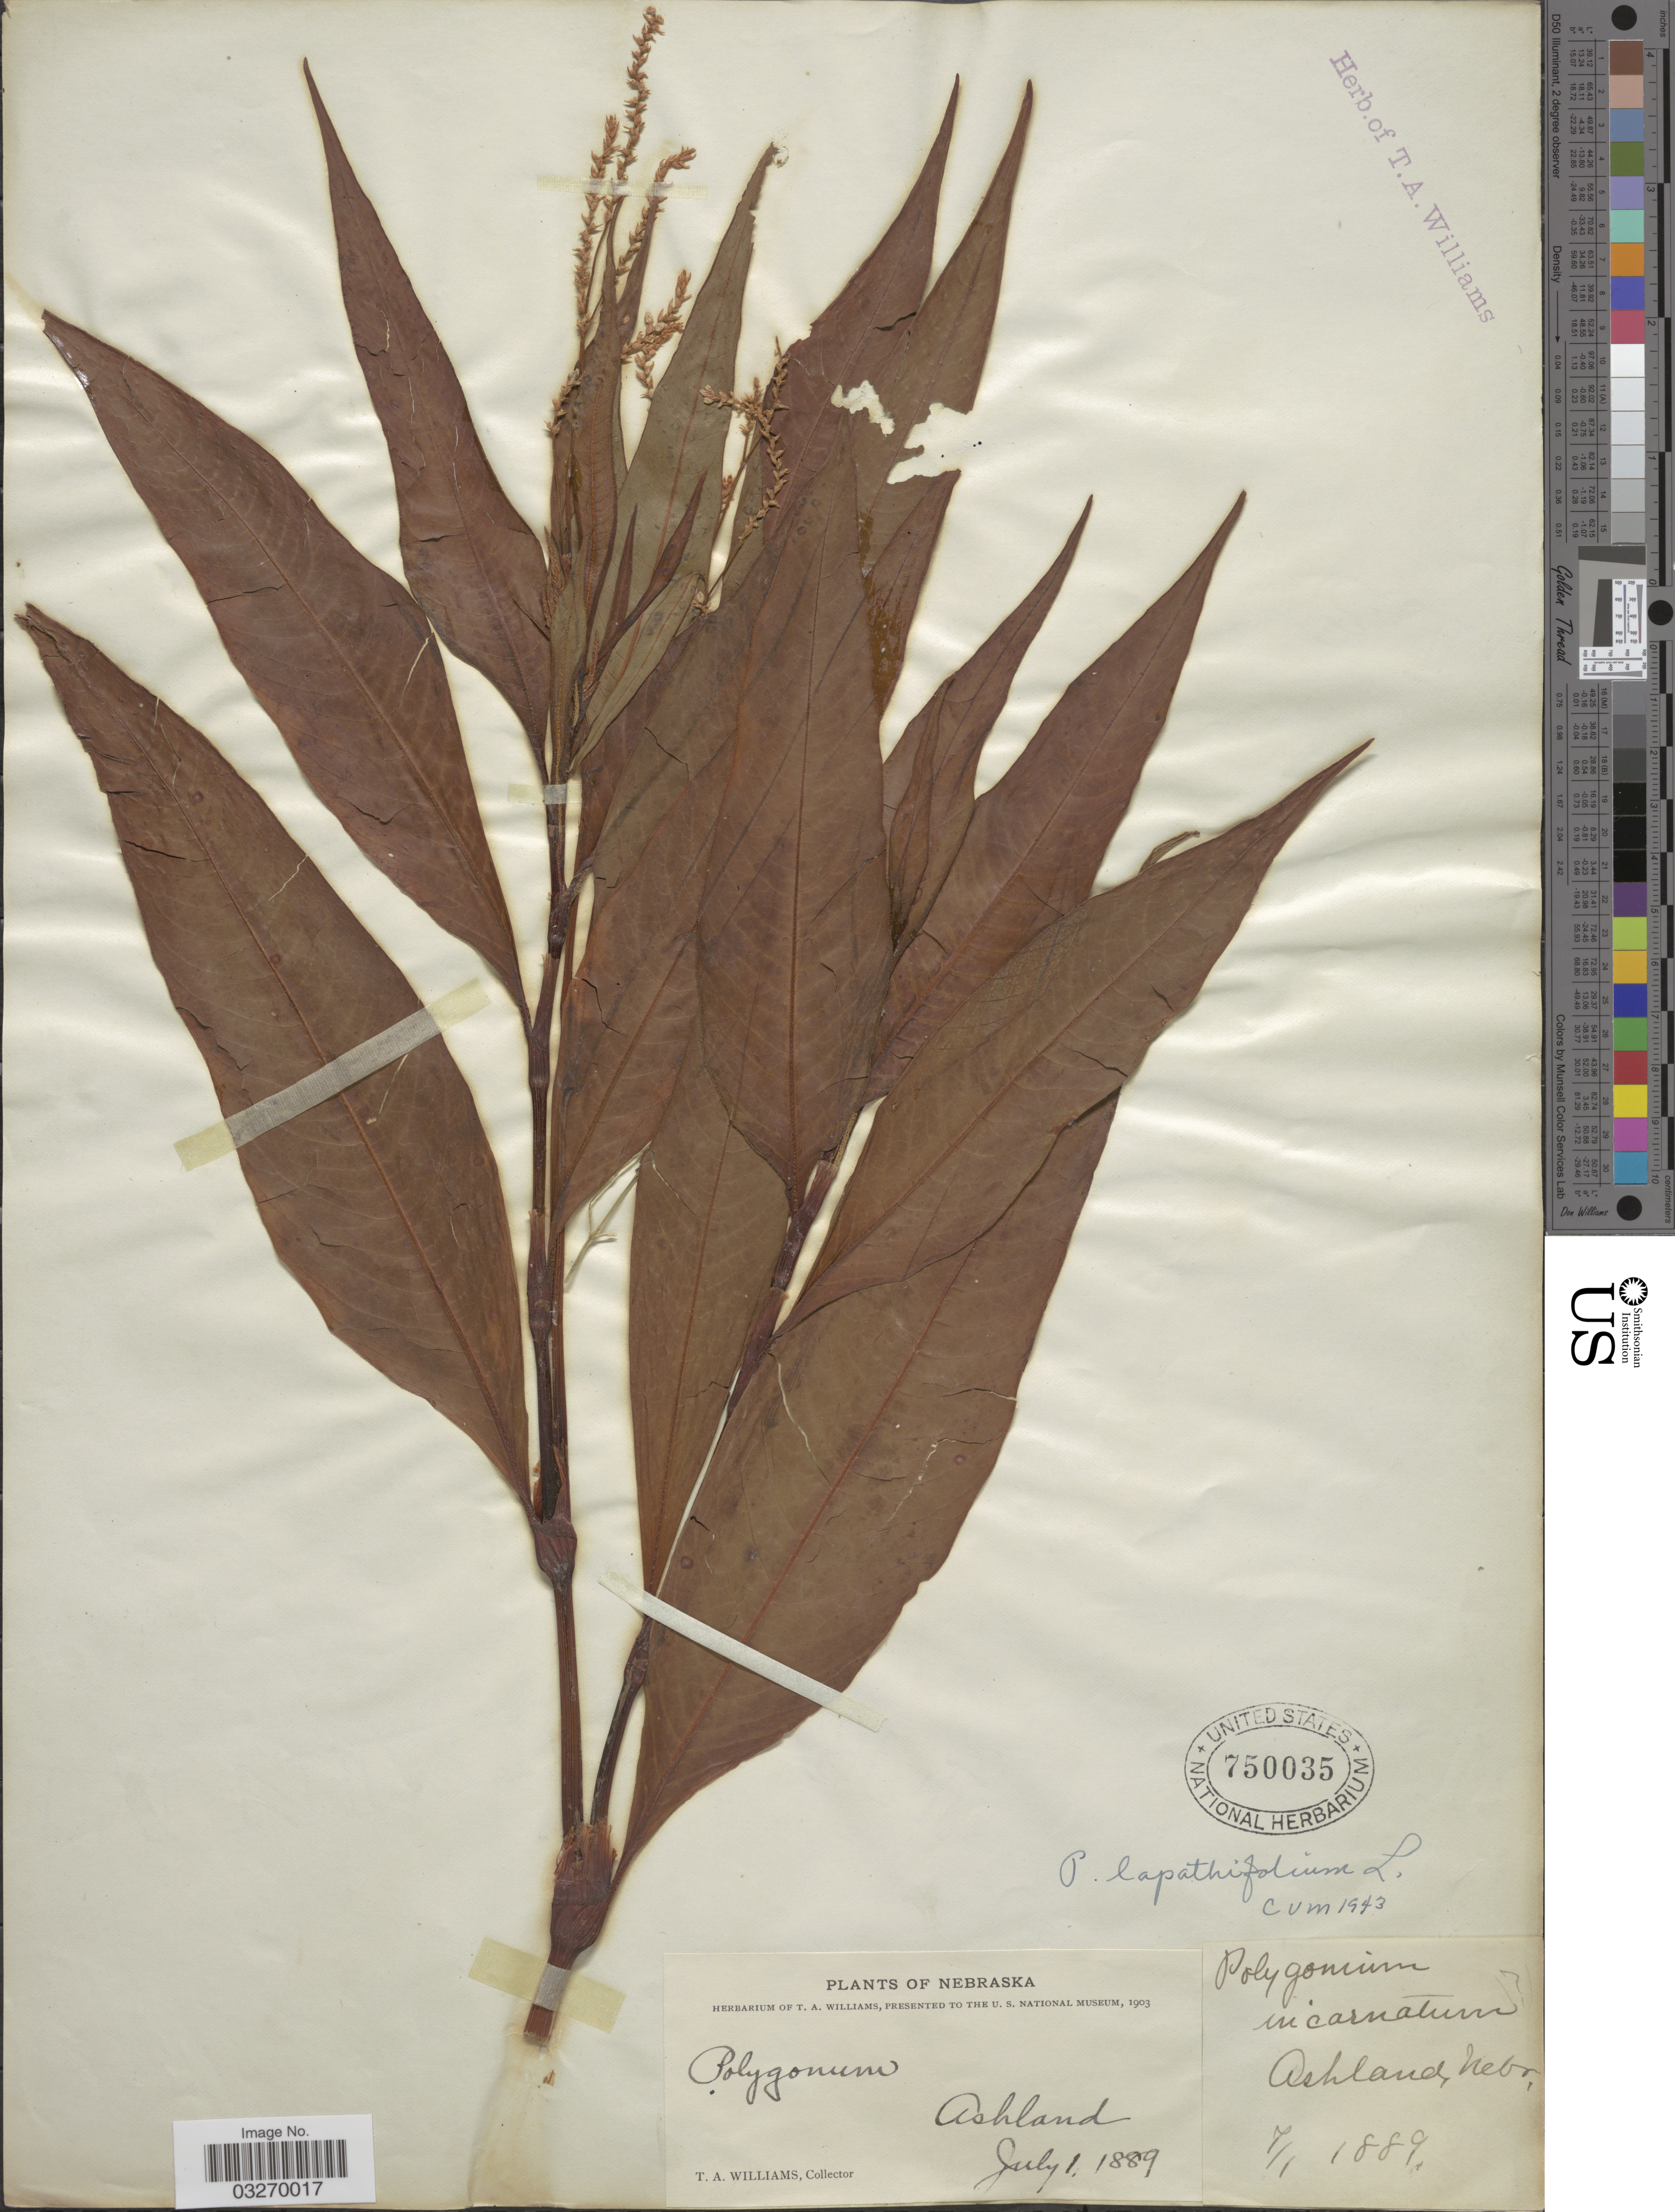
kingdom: Plantae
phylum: Tracheophyta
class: Magnoliopsida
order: Caryophyllales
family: Polygonaceae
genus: Persicaria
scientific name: Persicaria lapathifolia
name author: (L.) Delarbre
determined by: Atha, D. E.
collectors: T. Williams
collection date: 1889-07-01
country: United States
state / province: Nebraska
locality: Ashland.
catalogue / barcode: US 750035